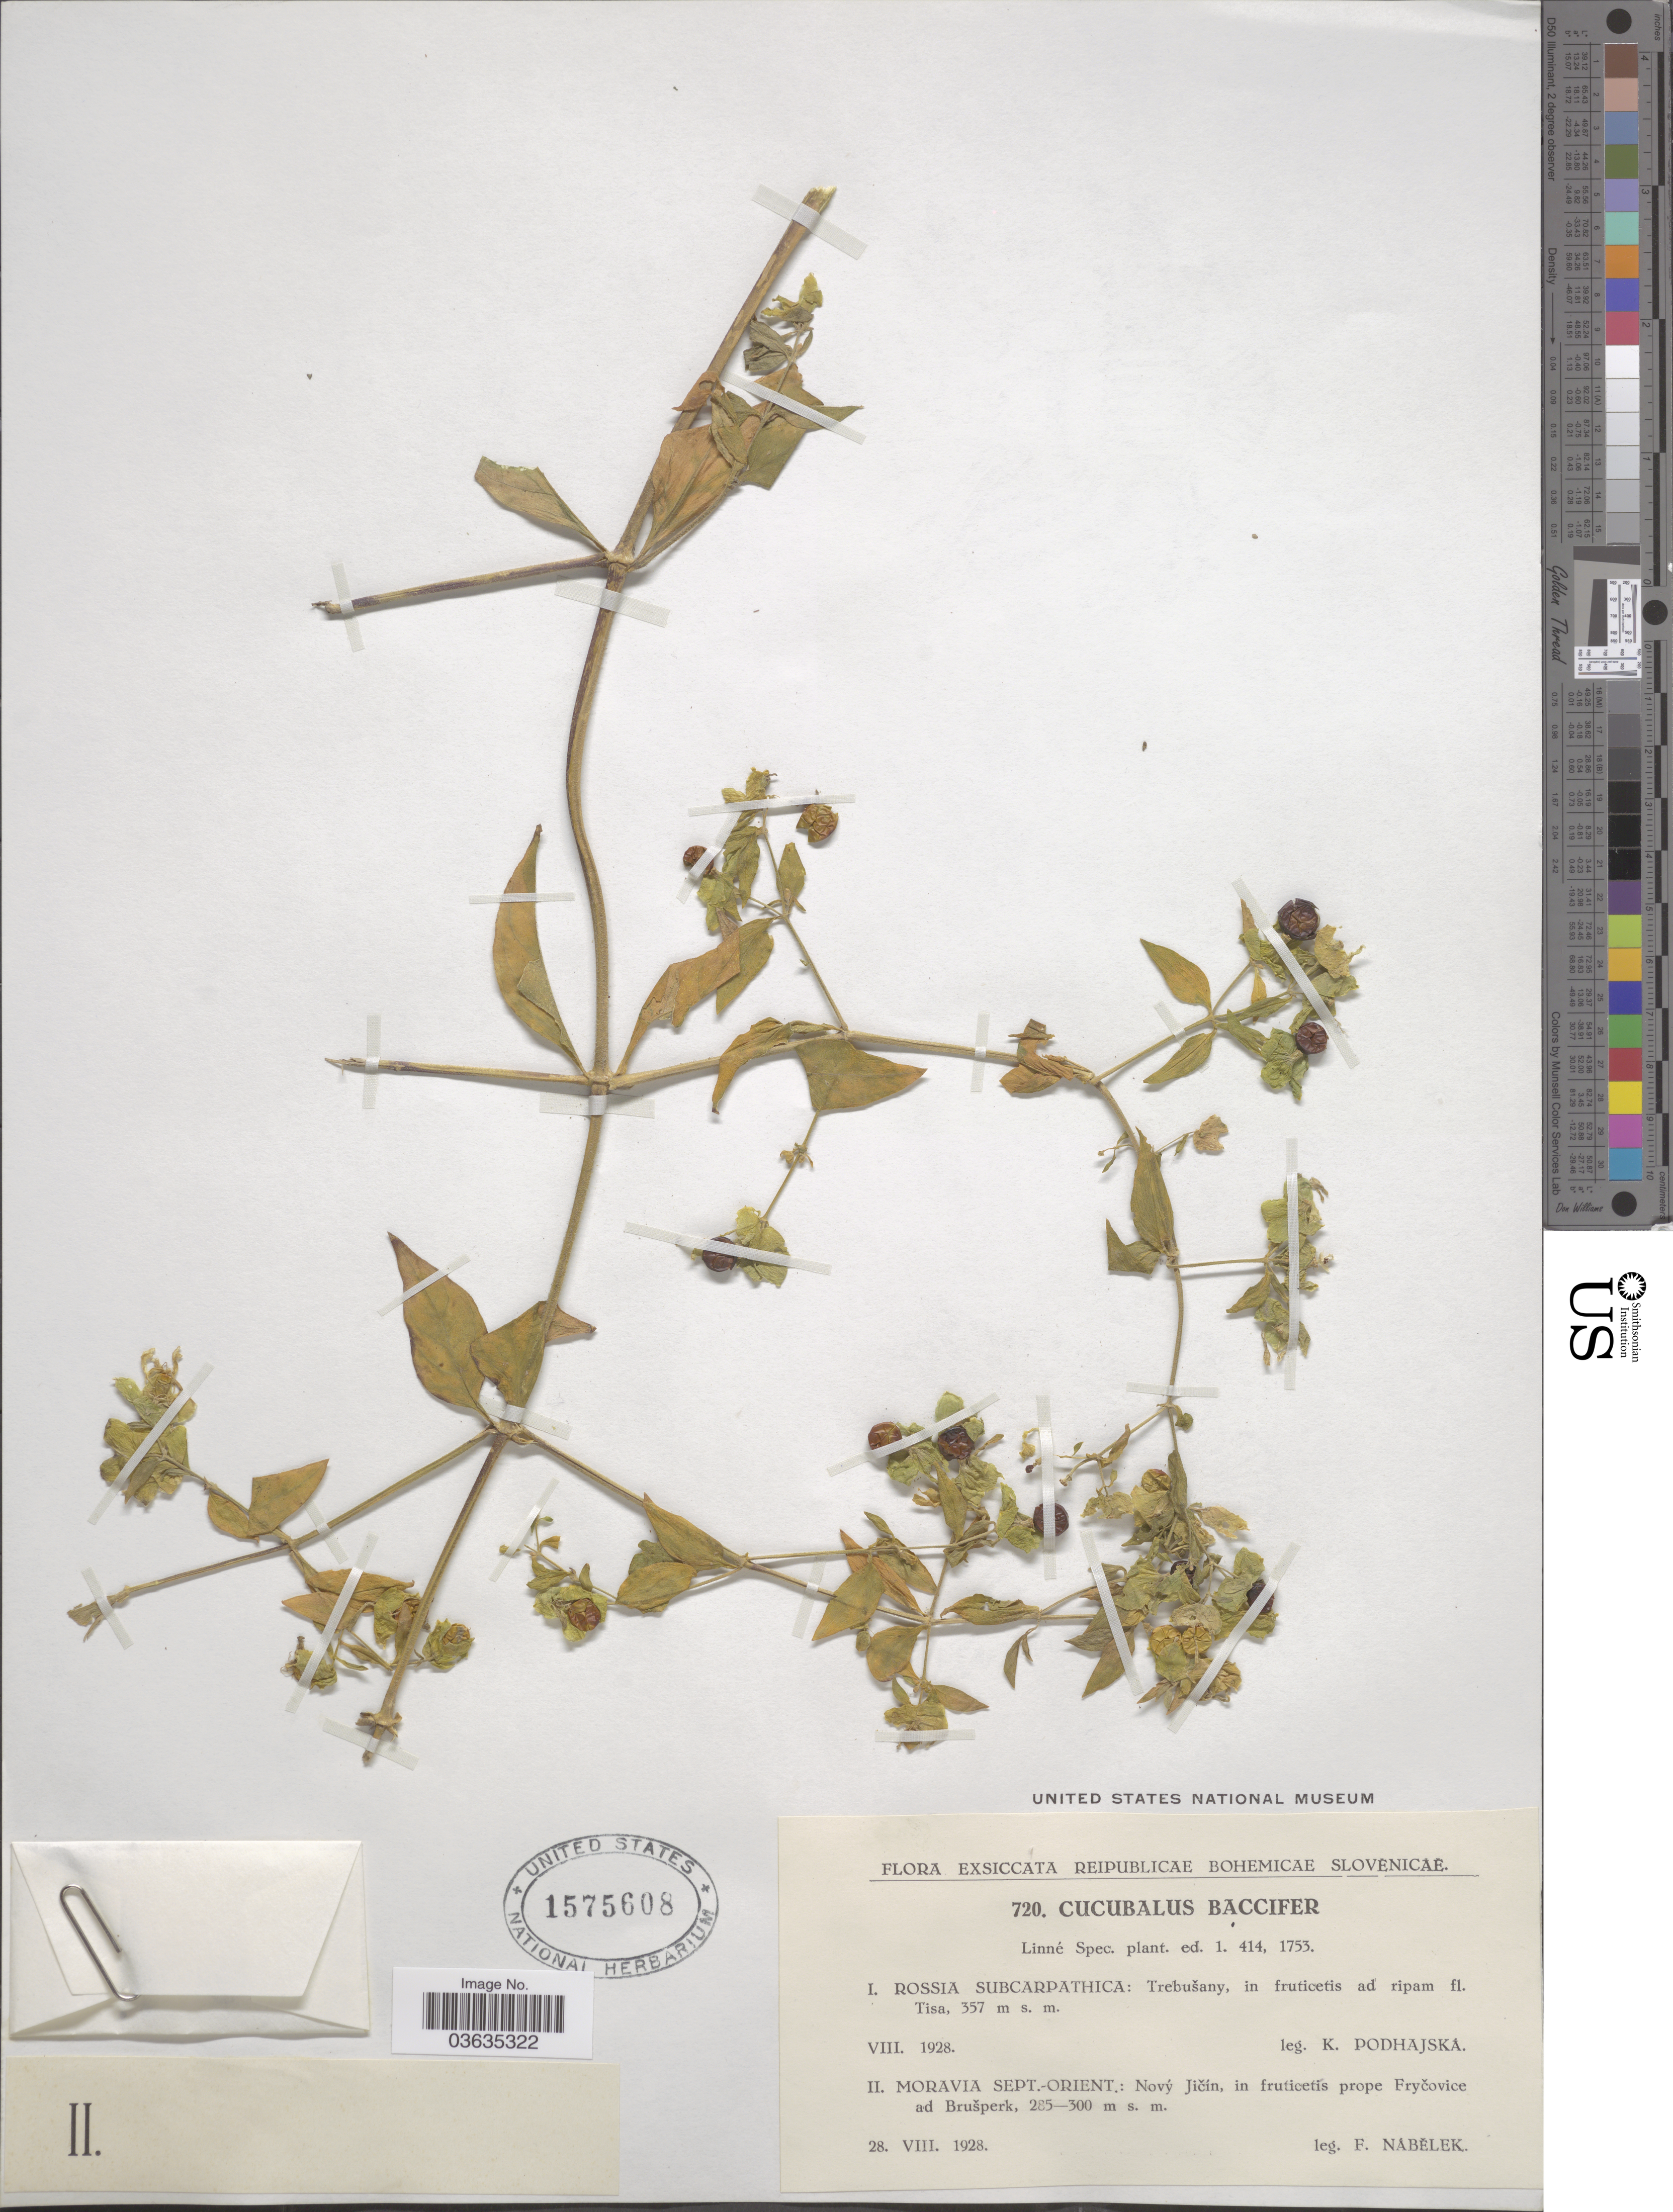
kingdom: Plantae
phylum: Tracheophyta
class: Magnoliopsida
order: Caryophyllales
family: Caryophyllaceae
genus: Silene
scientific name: Silene baccifera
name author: (L.) Durande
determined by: U.S. National Herbarium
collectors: F. Nabĕlek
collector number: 720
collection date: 1928-08-28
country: Czechia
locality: Reipublicae Bohemicae Slovenicae. Moravia Sept.-Orient.: Novy Jičín, in fruticetis prope Fryčovice ad Brušperk.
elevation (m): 285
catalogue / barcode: US 1575608